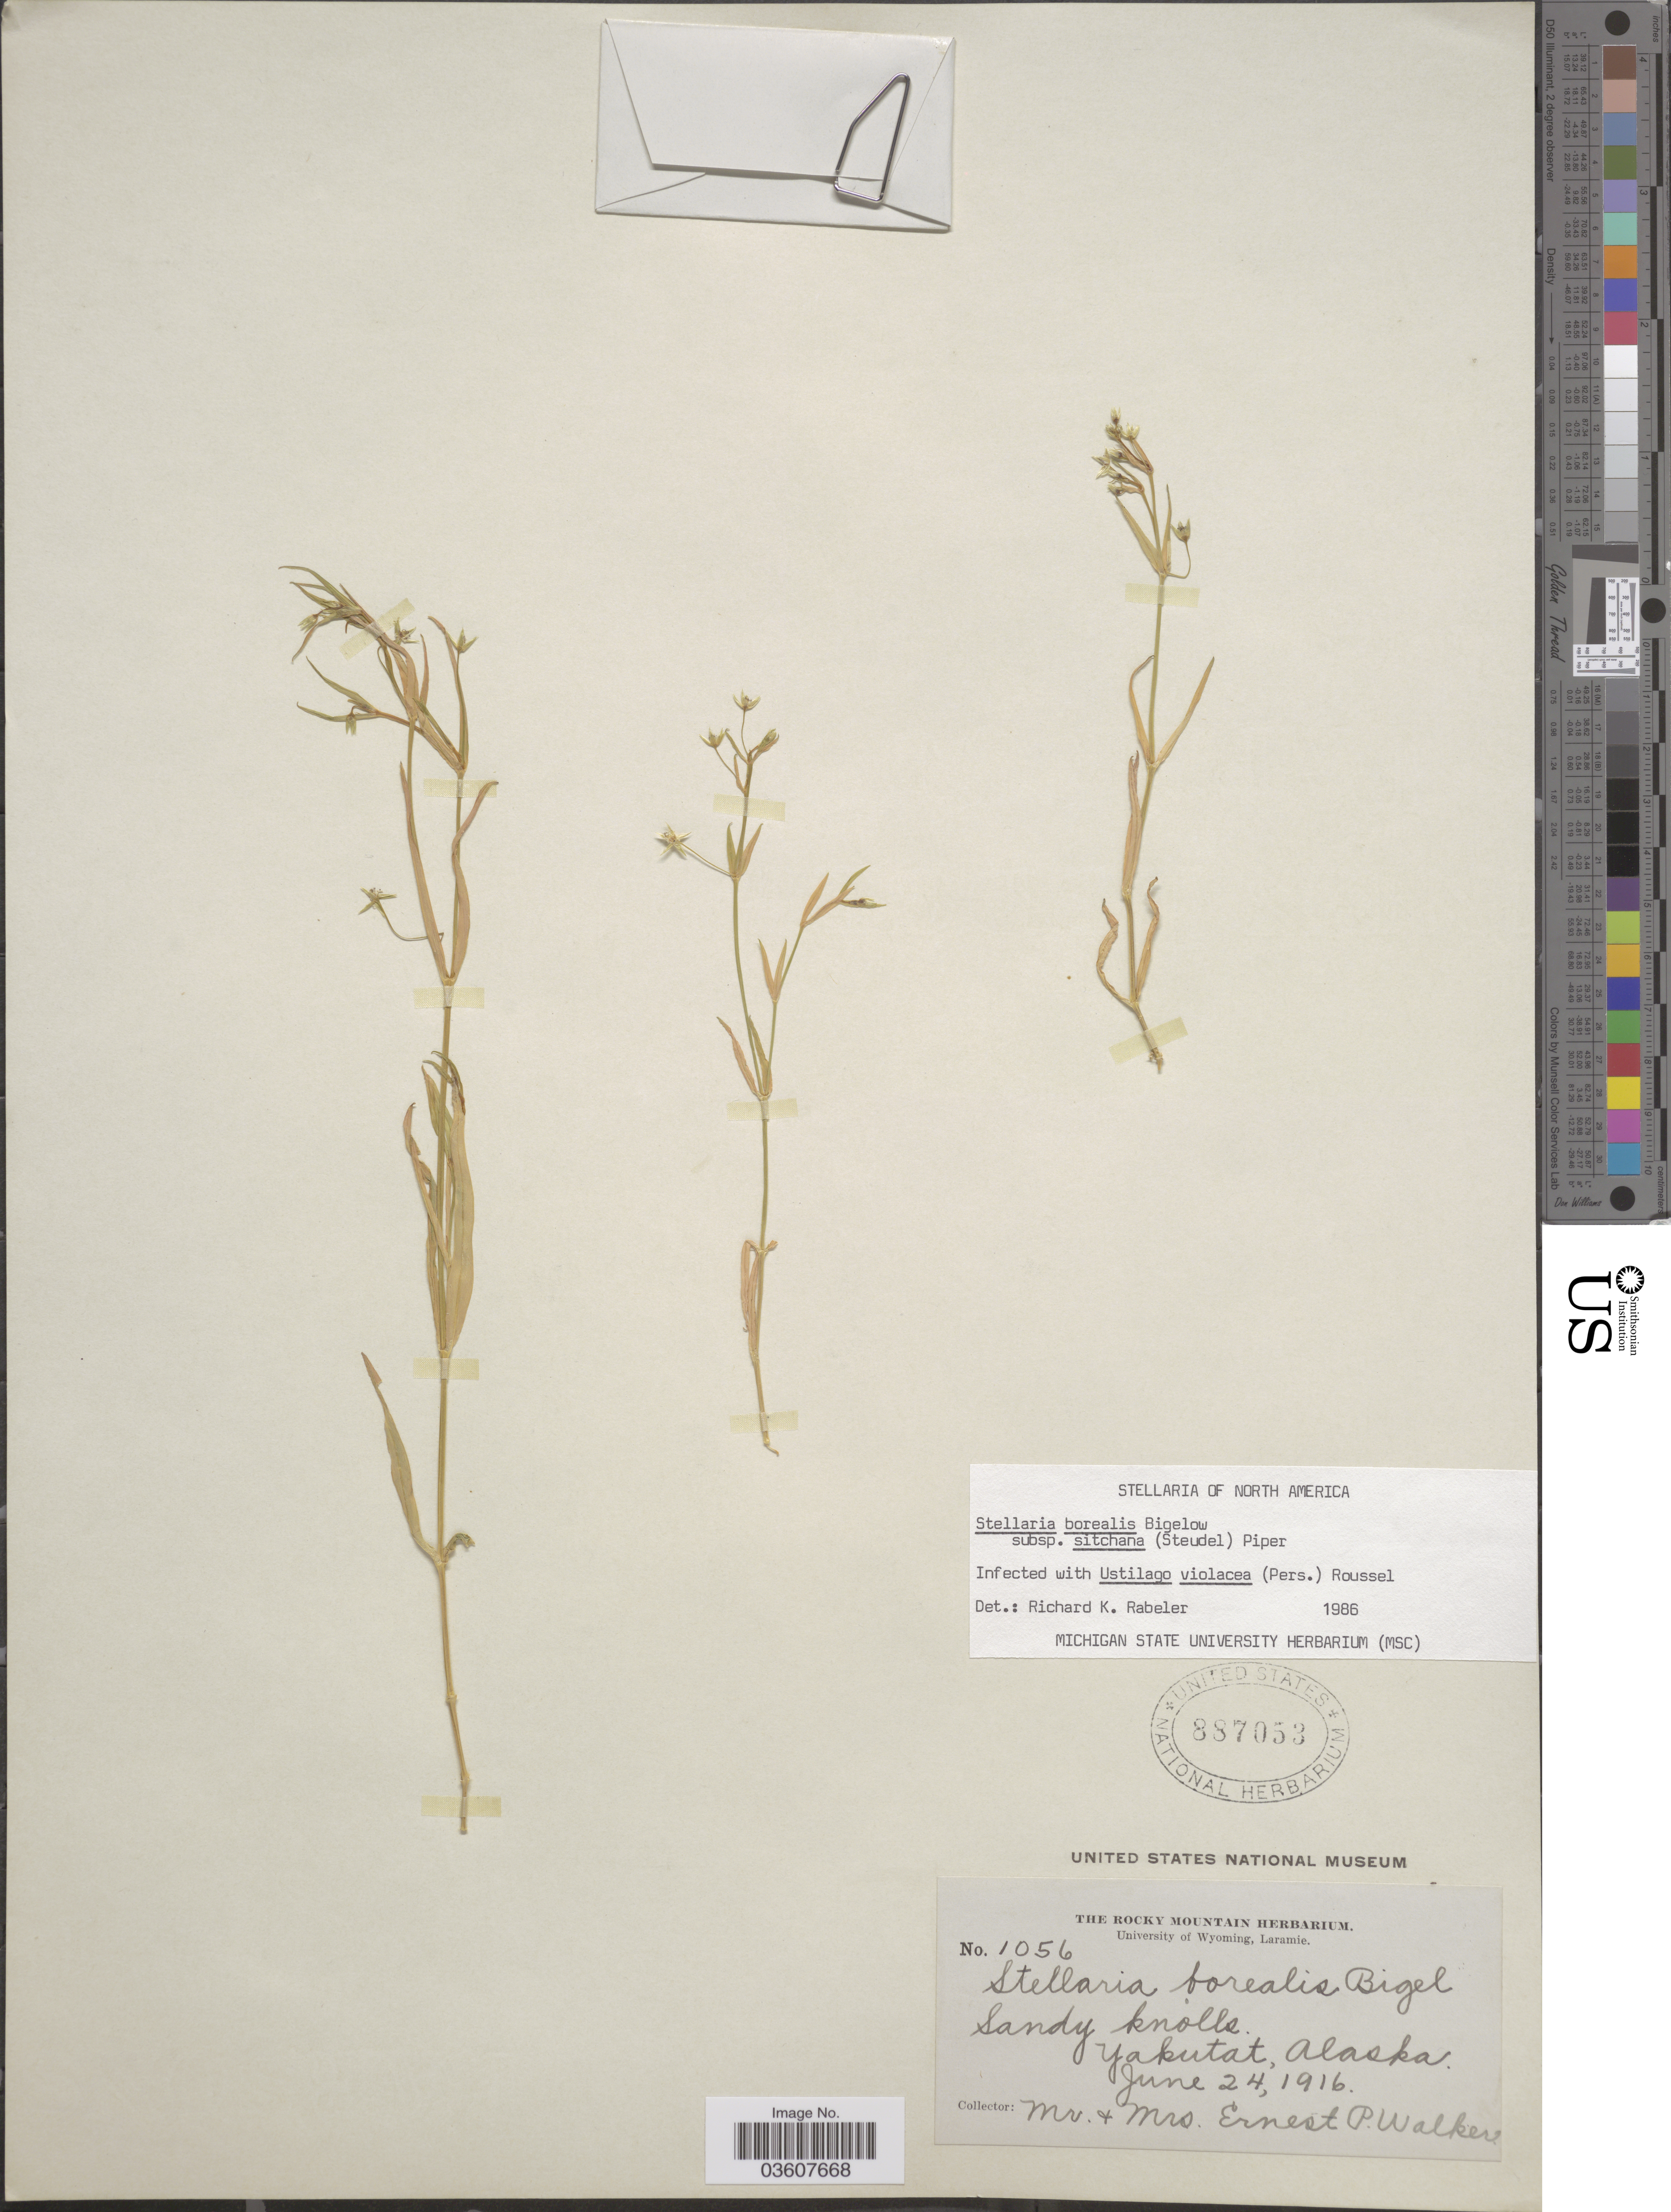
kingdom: Plantae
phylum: Tracheophyta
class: Magnoliopsida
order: Caryophyllales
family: Caryophyllaceae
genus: Stellaria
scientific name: Stellaria borealis subsp. sitchana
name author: (Steud.) Piper & Beattie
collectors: E. P. Walker & E. Walker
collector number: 1056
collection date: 1916-06-24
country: United States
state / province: Alaska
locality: Sandy knolls. Yakutat.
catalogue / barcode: US 887053